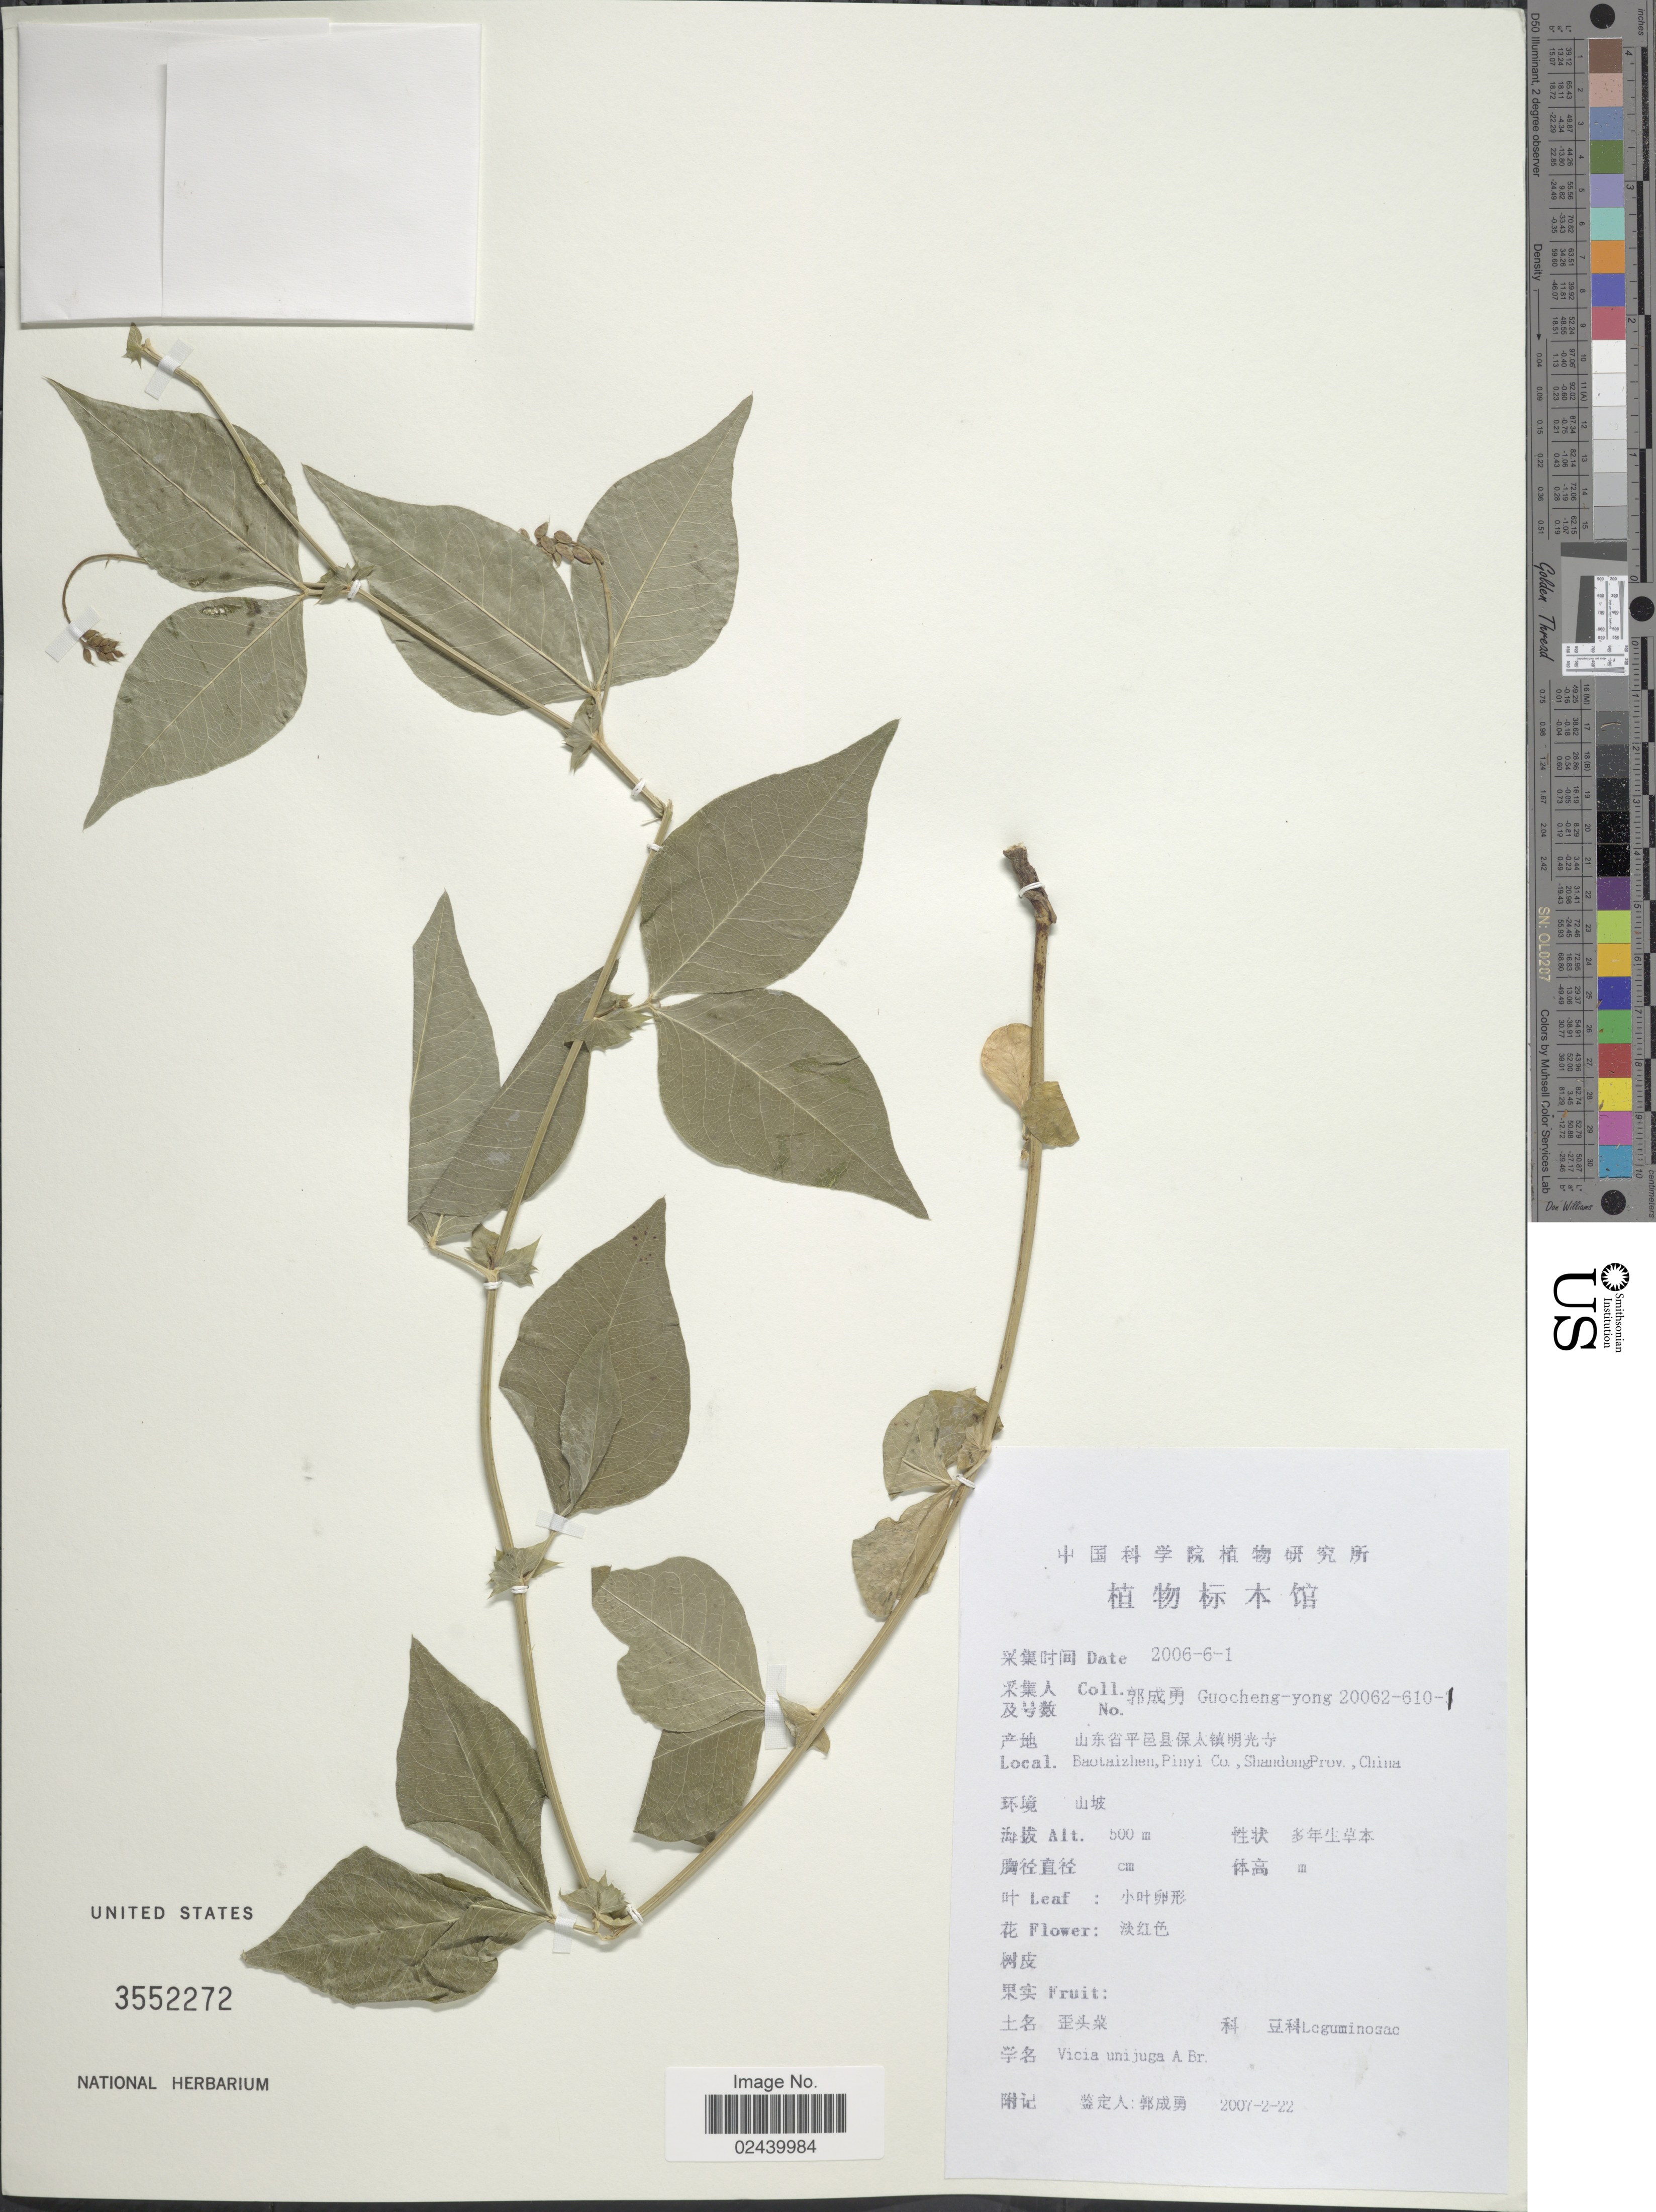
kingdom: Plantae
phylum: Tracheophyta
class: Magnoliopsida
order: Fabales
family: Fabaceae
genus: Vicia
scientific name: Vicia unijuga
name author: A. Braun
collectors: Guo cheng-yong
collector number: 20062-610-1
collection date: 2006-06-01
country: China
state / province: Shandong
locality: Baotaizhen, Pinyi Co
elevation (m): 500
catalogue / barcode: US 3552272